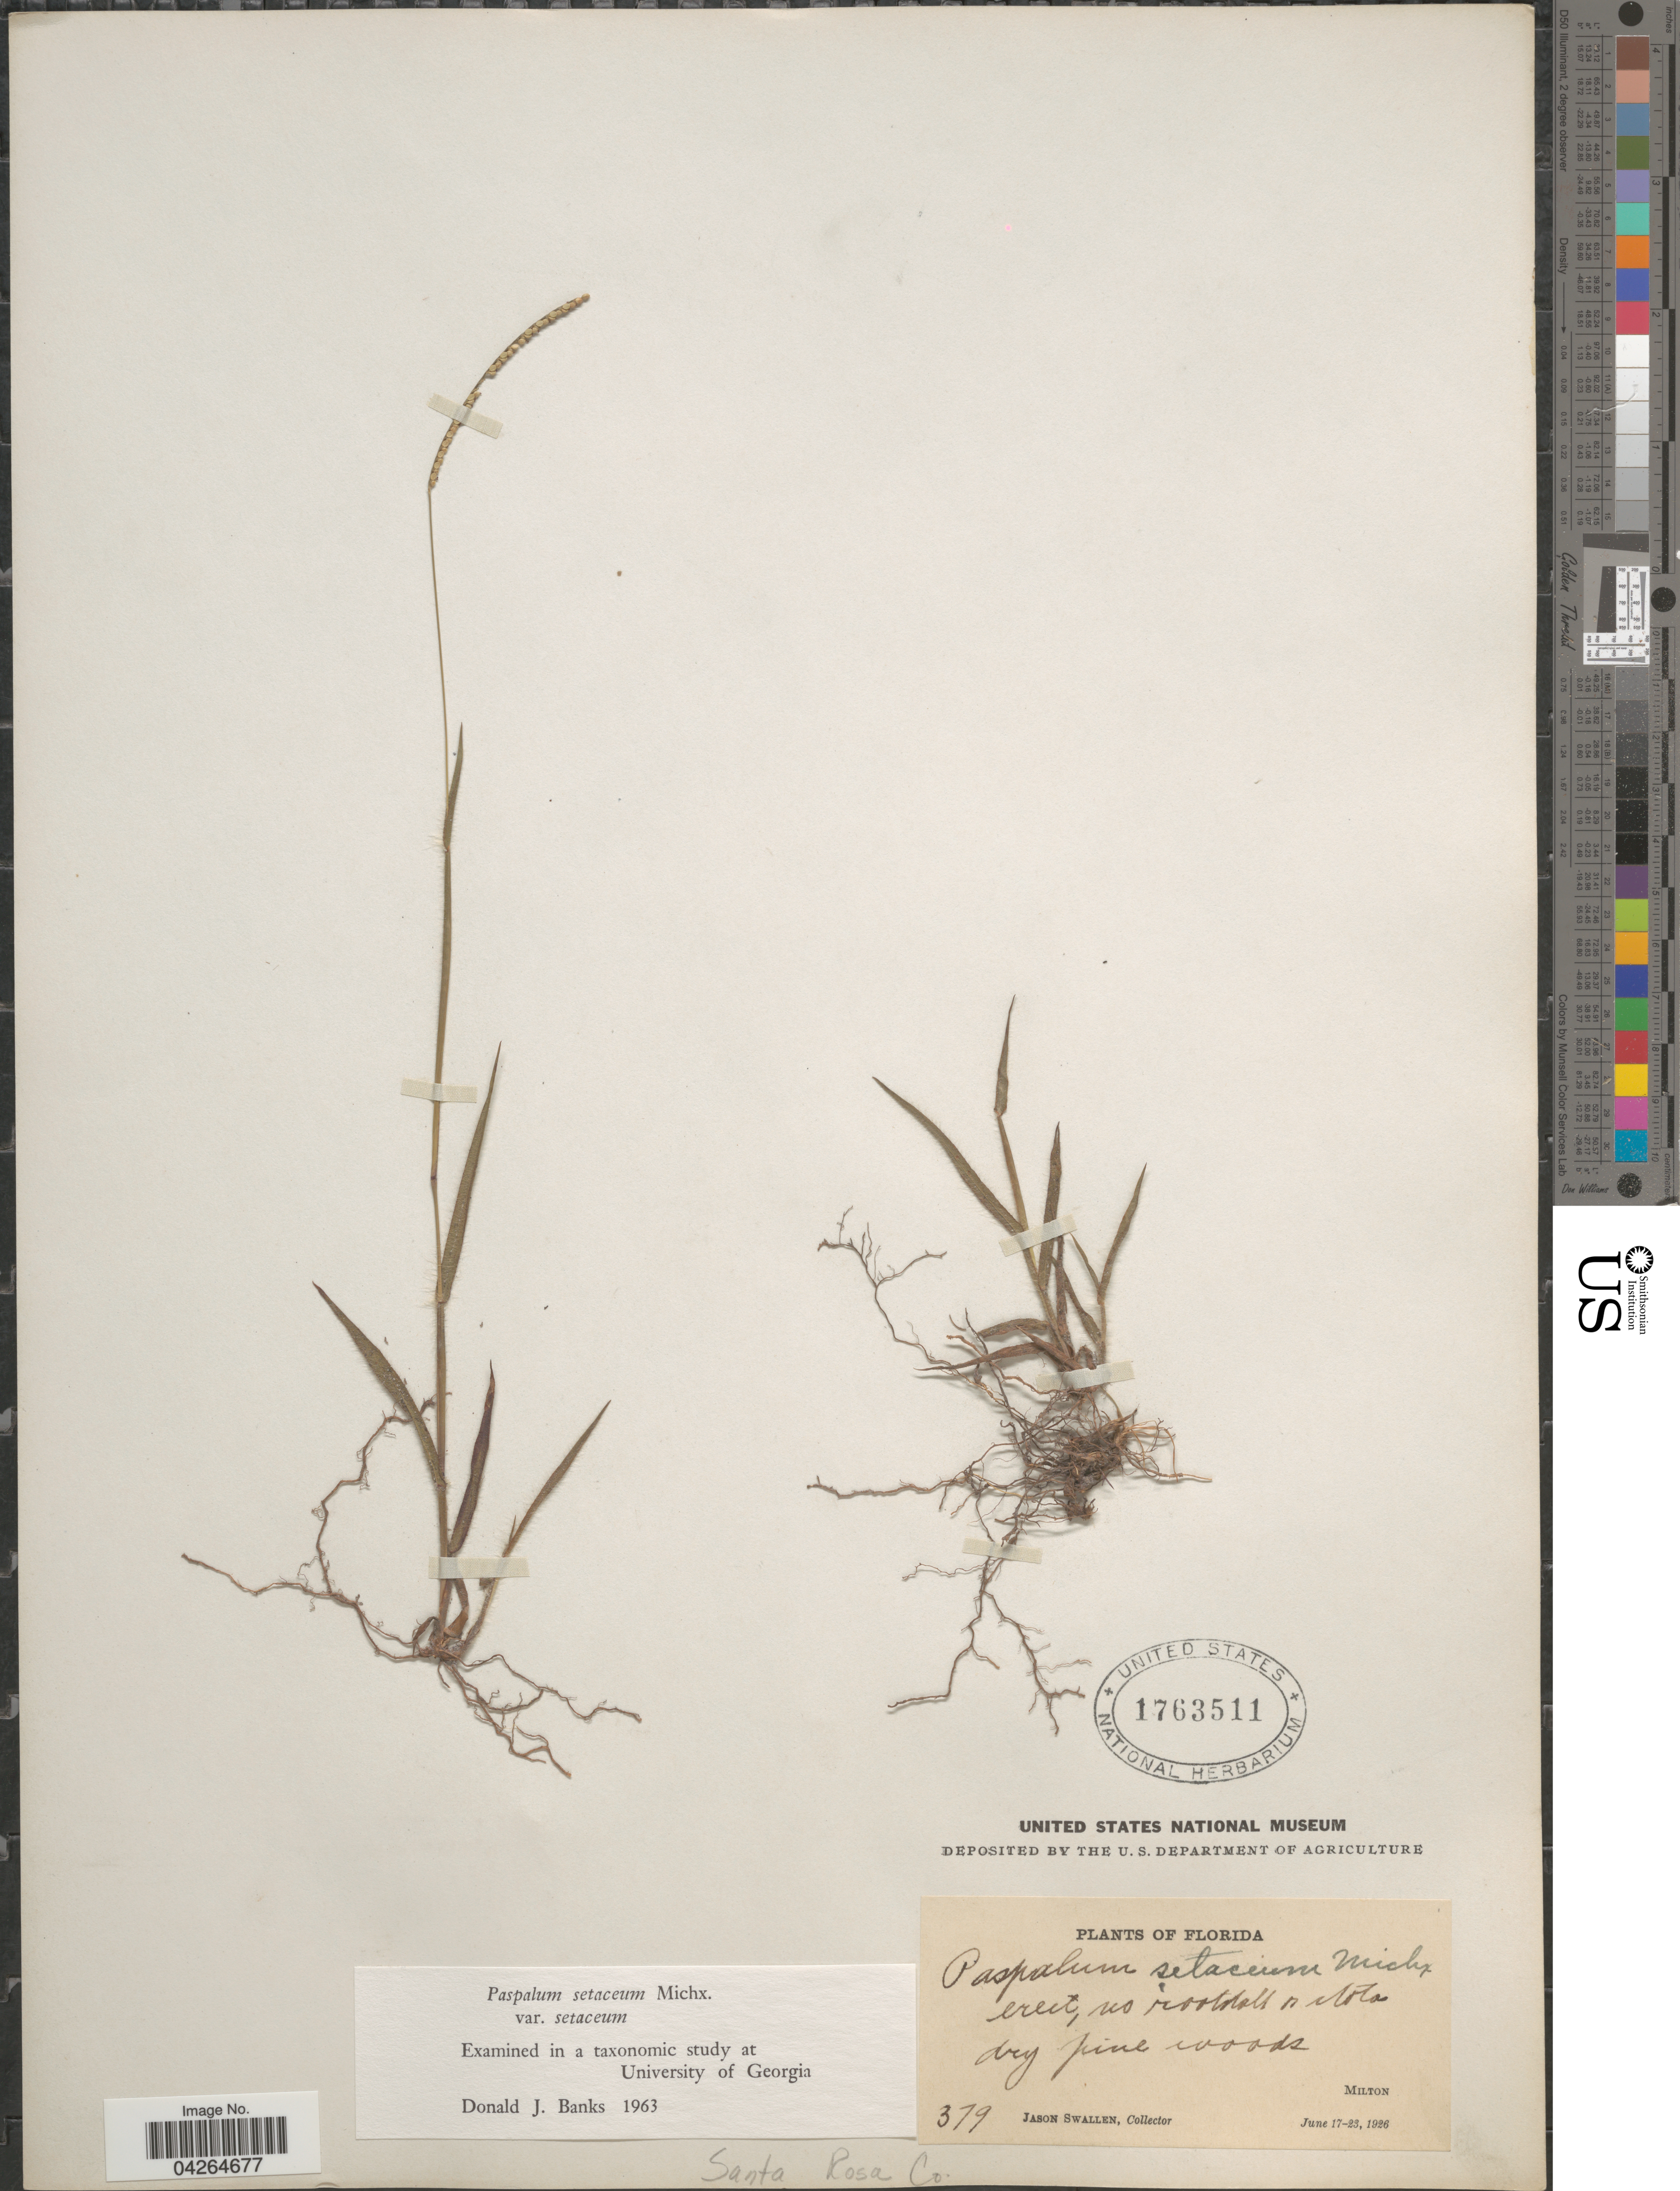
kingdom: Plantae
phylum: Tracheophyta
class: Liliopsida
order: Poales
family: Poaceae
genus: Paspalum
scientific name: Paspalum setaceum var. setaceum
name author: Michx.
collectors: J. R. Swallen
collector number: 379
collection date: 1926-06-17/1926-06-23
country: United States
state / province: Florida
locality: Milton. Santa Rosa Co.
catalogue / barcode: US 1763511